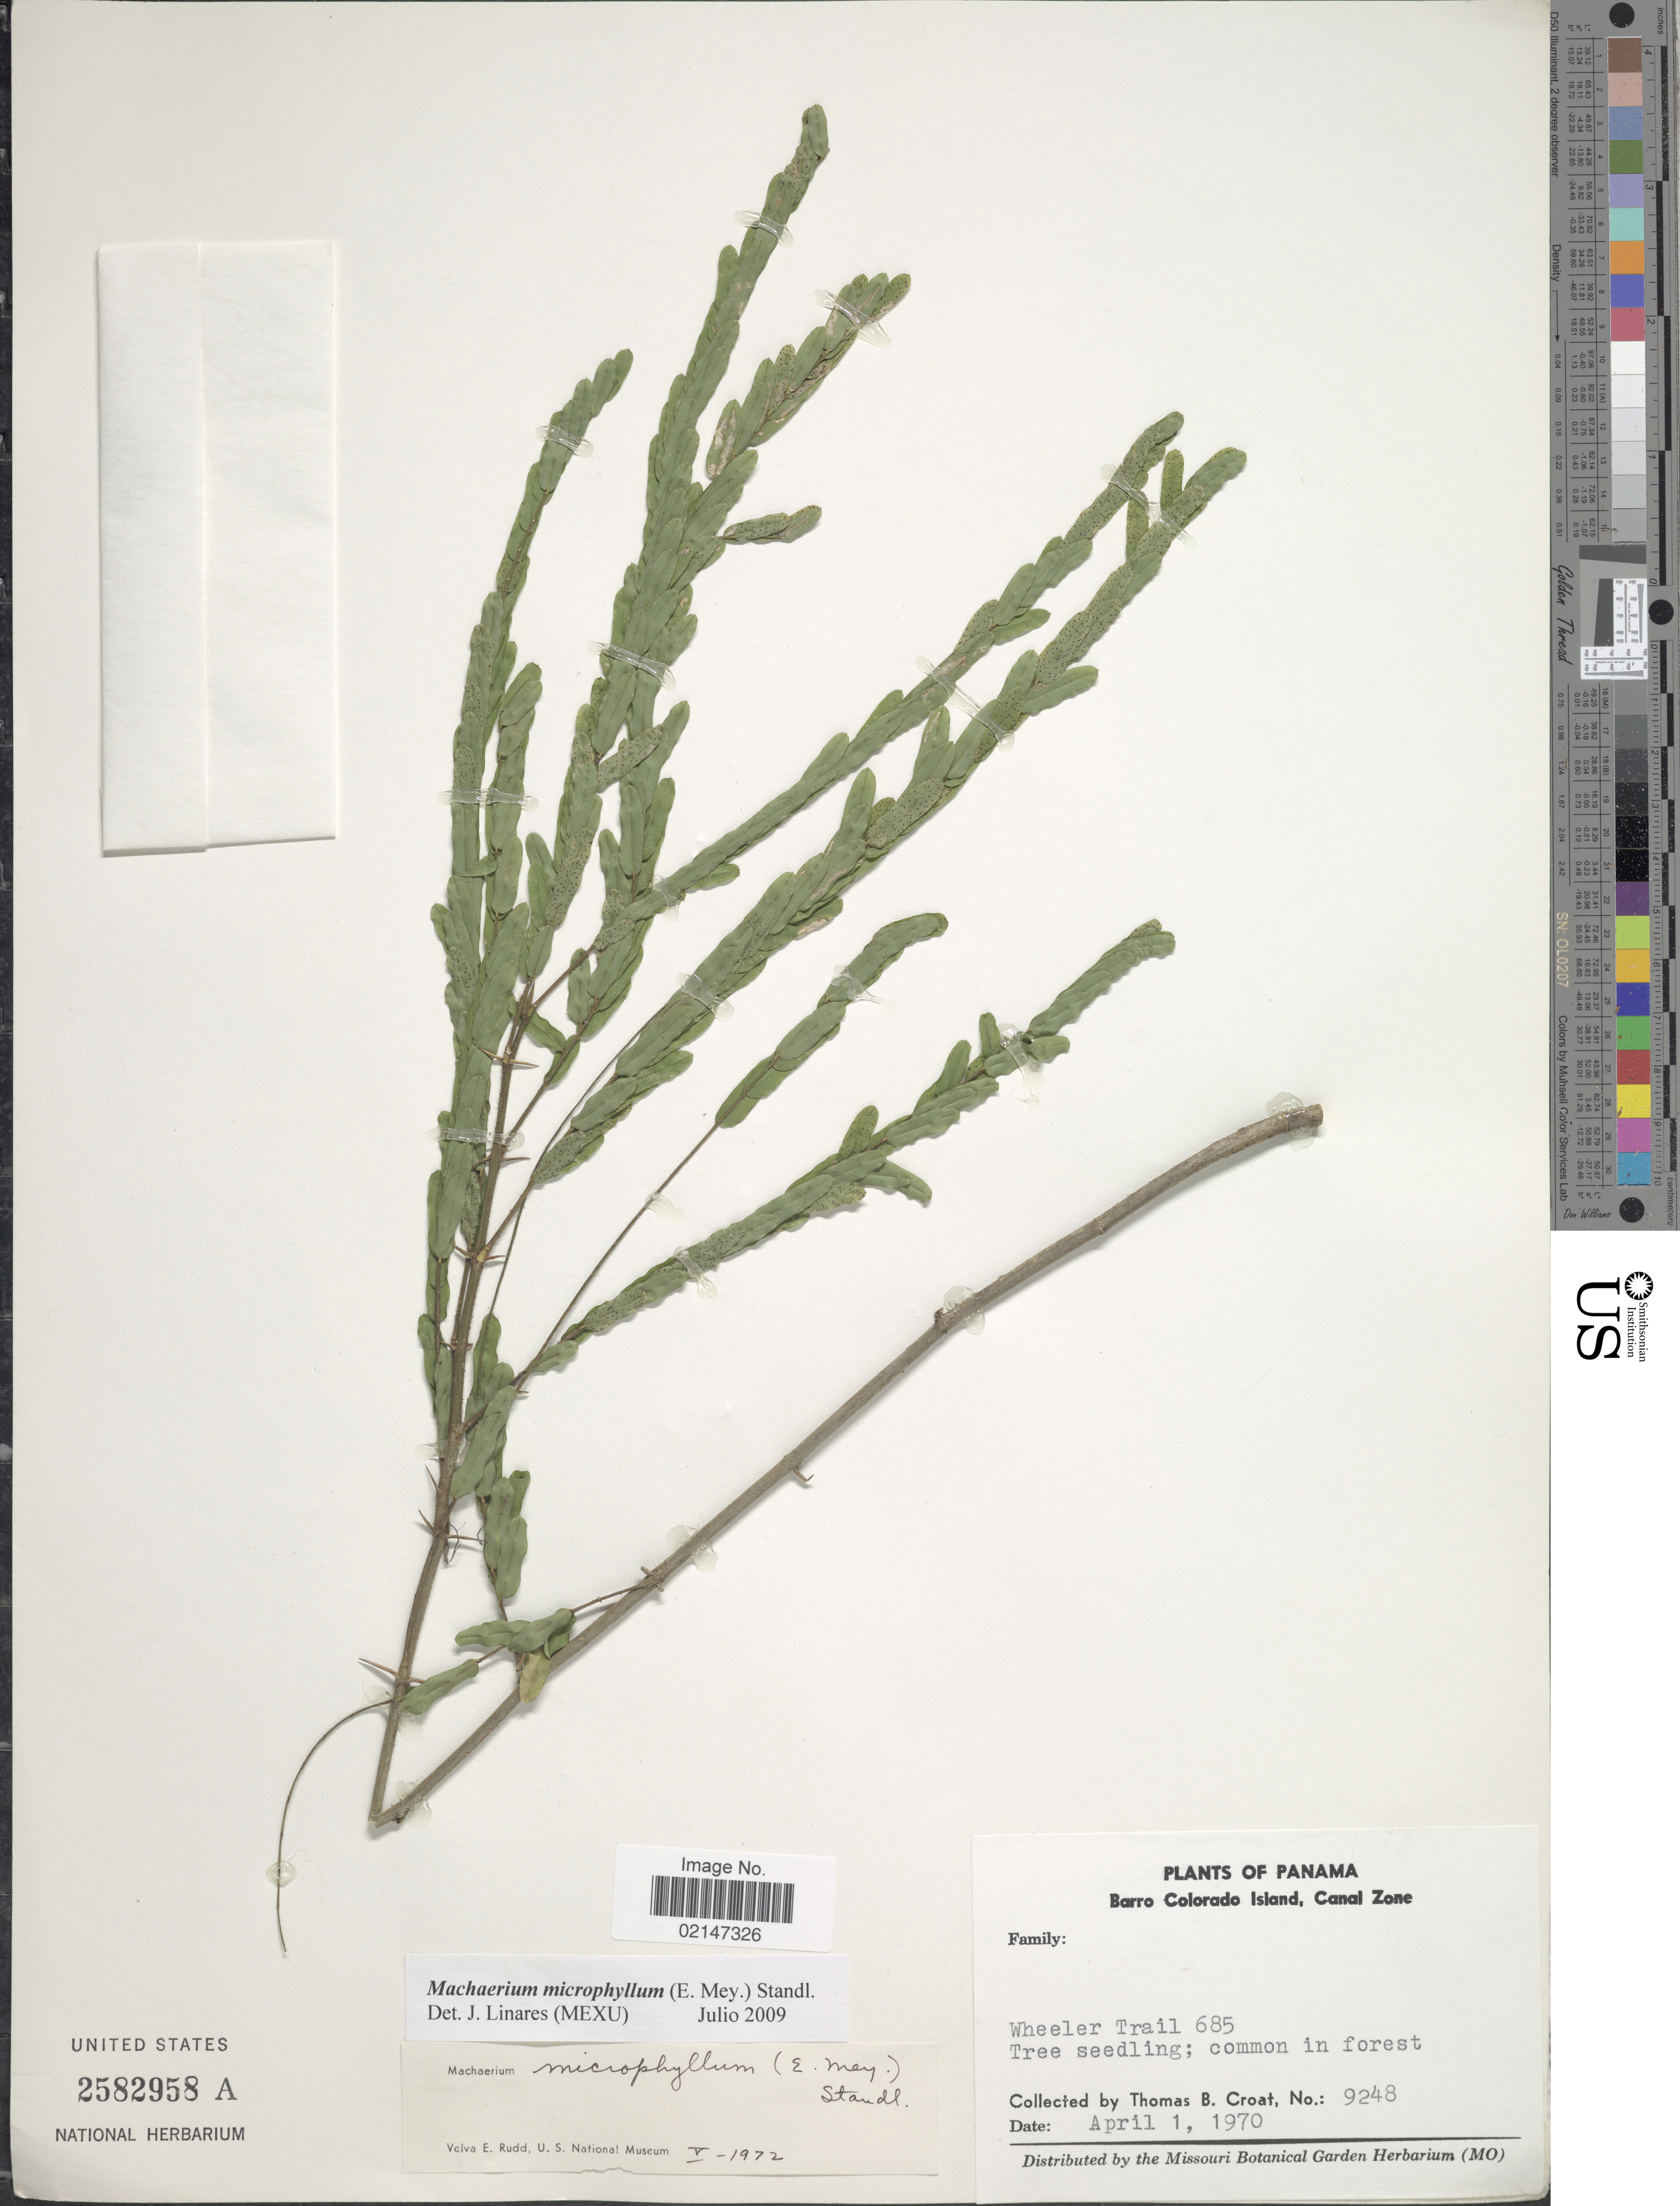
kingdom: Plantae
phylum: Tracheophyta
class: Magnoliopsida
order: Fabales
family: Fabaceae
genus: Machaerium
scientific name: Machaerium microphyllum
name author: Standl.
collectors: T. B. Croat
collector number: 9248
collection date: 1970-04-01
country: Panama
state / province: Panamá Oeste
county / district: Canal Zone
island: Barro Colorado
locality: Barro Colorado Island, Canal Zone, Wheeler Trail 685, Tree seedling; common in forest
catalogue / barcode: US 2582958A